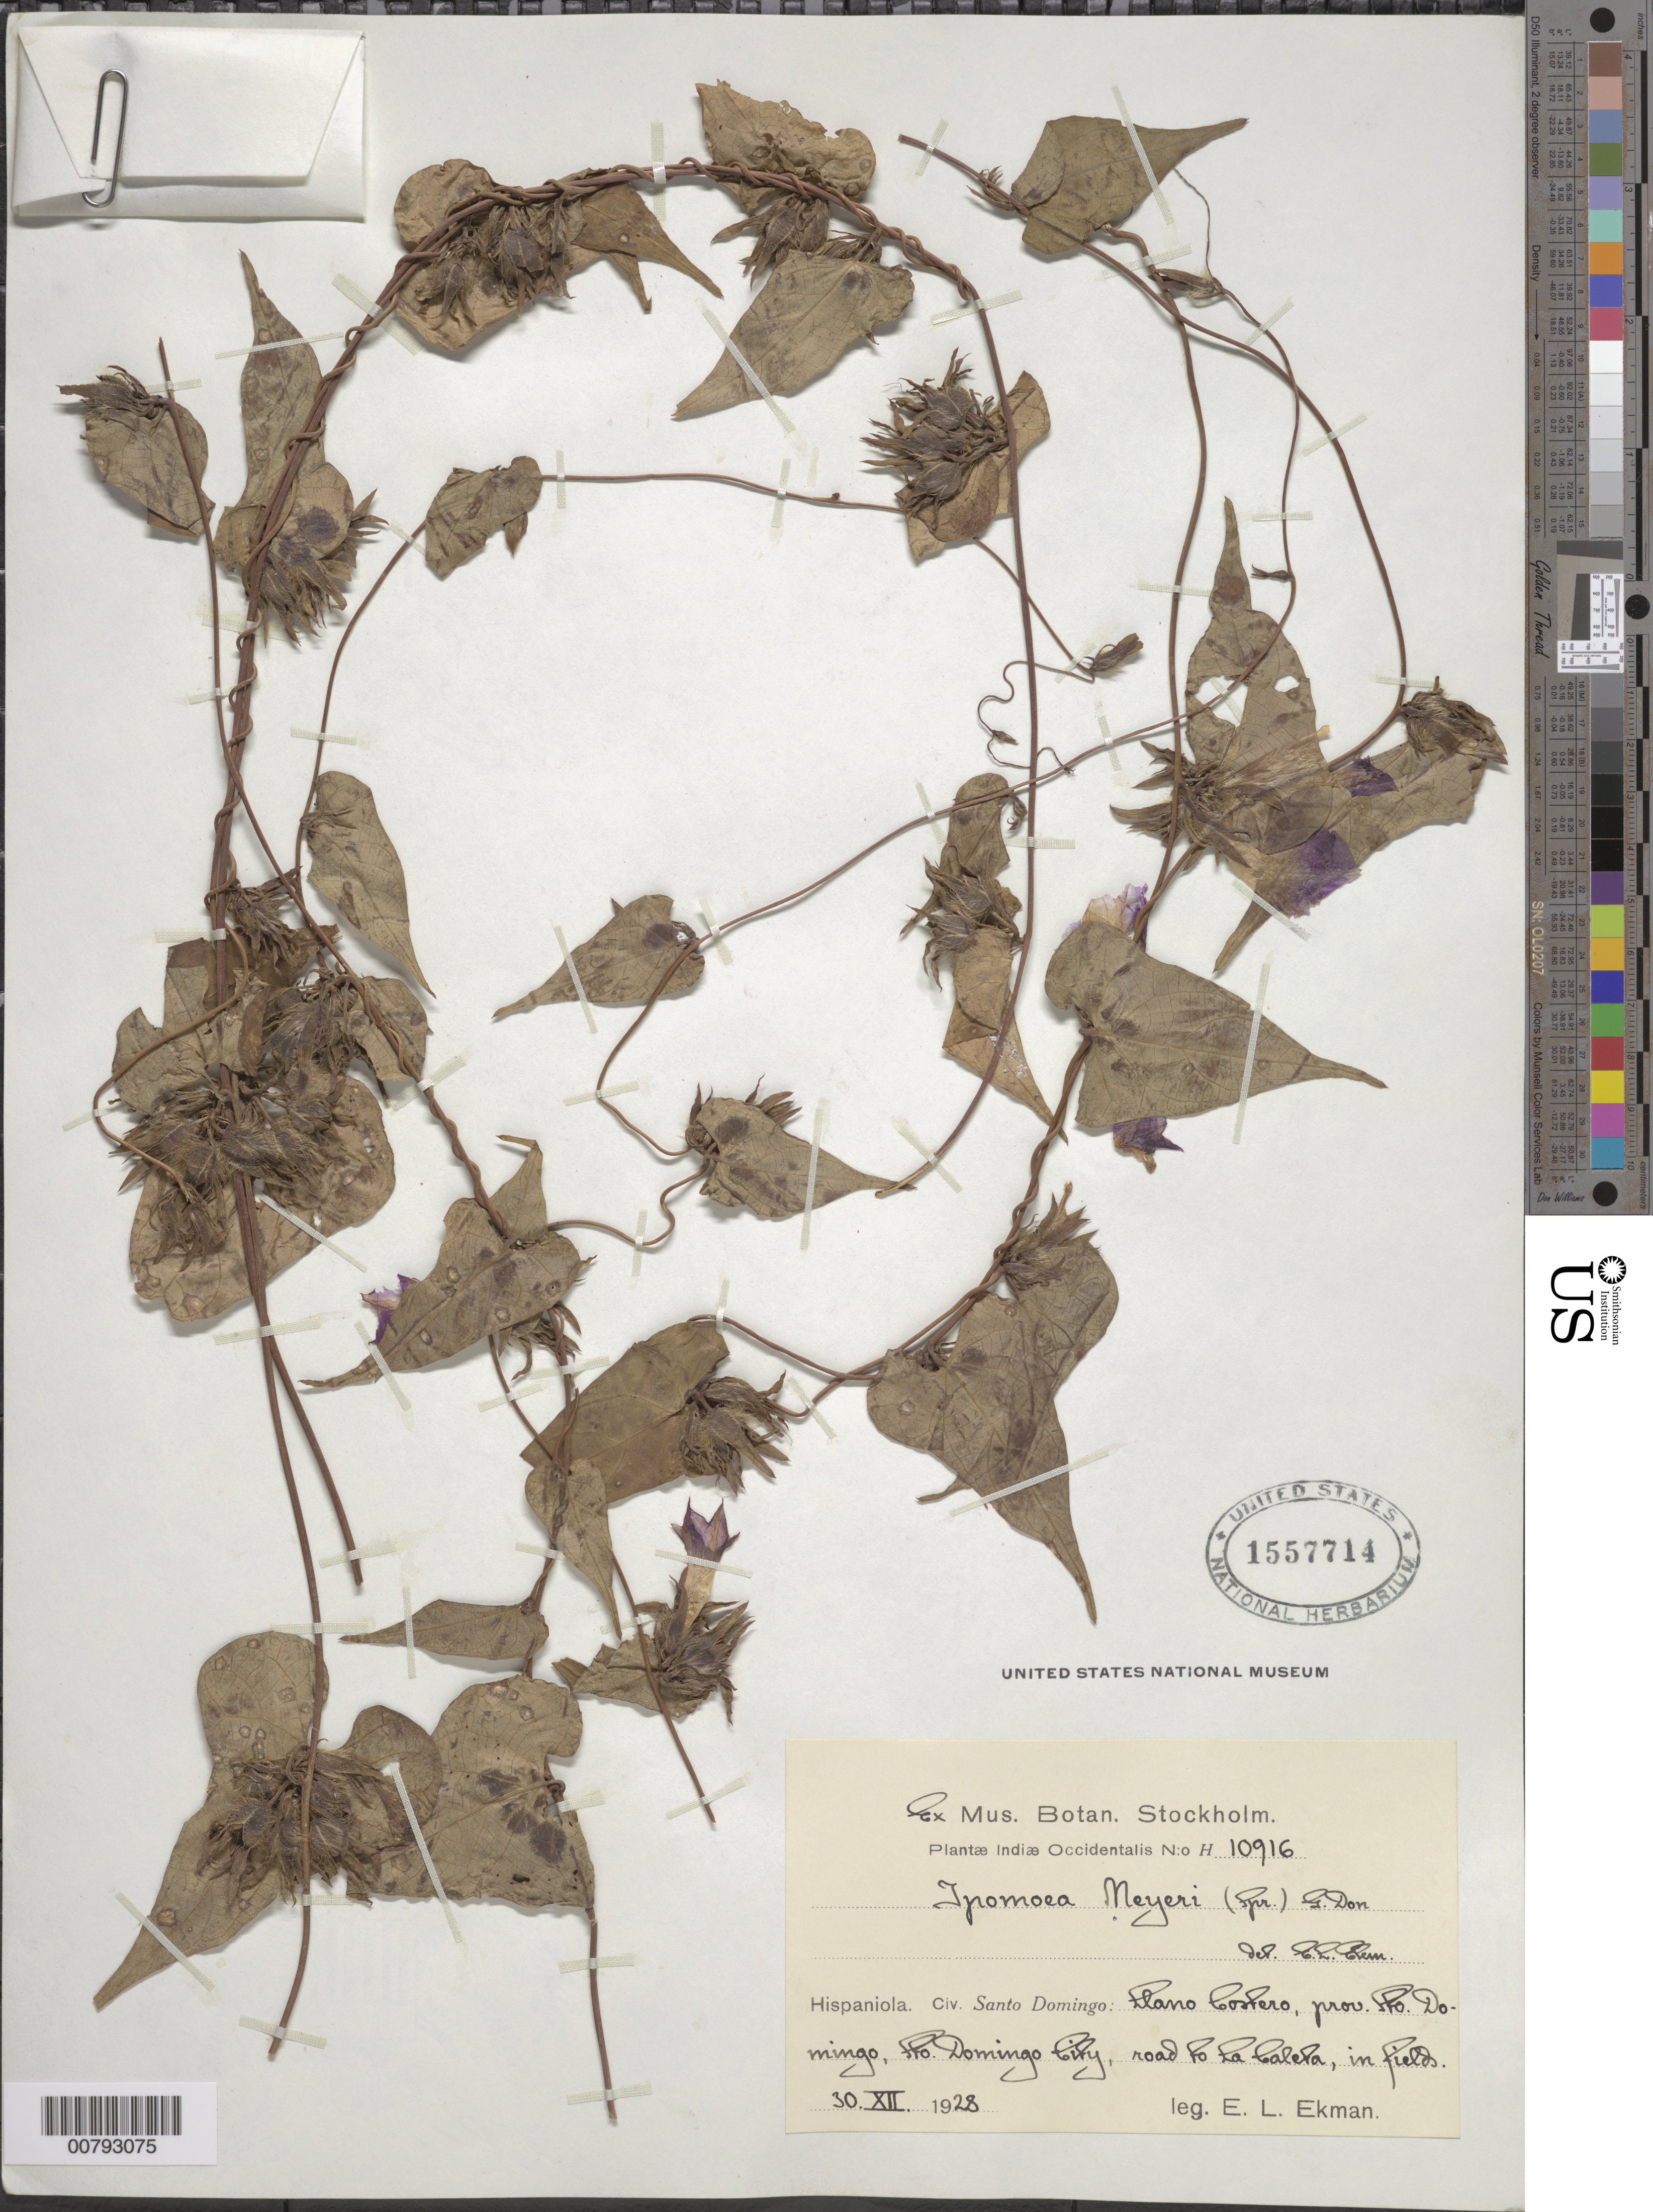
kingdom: Plantae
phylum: Tracheophyta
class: Magnoliopsida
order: Solanales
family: Convolvulaceae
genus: Ipomoea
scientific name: Ipomoea meyeri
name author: (Spreng.) G. Don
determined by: Ekman, E. L.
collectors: E. L. Ekman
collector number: H 10916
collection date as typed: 30 Dec 1928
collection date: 1928-12-30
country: Dominican Republic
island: Hispaniola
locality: Province of Santo Domingo, Llano Costero, Santo Domingo City, road to La Caleta.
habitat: In fields.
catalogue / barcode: US 1557714